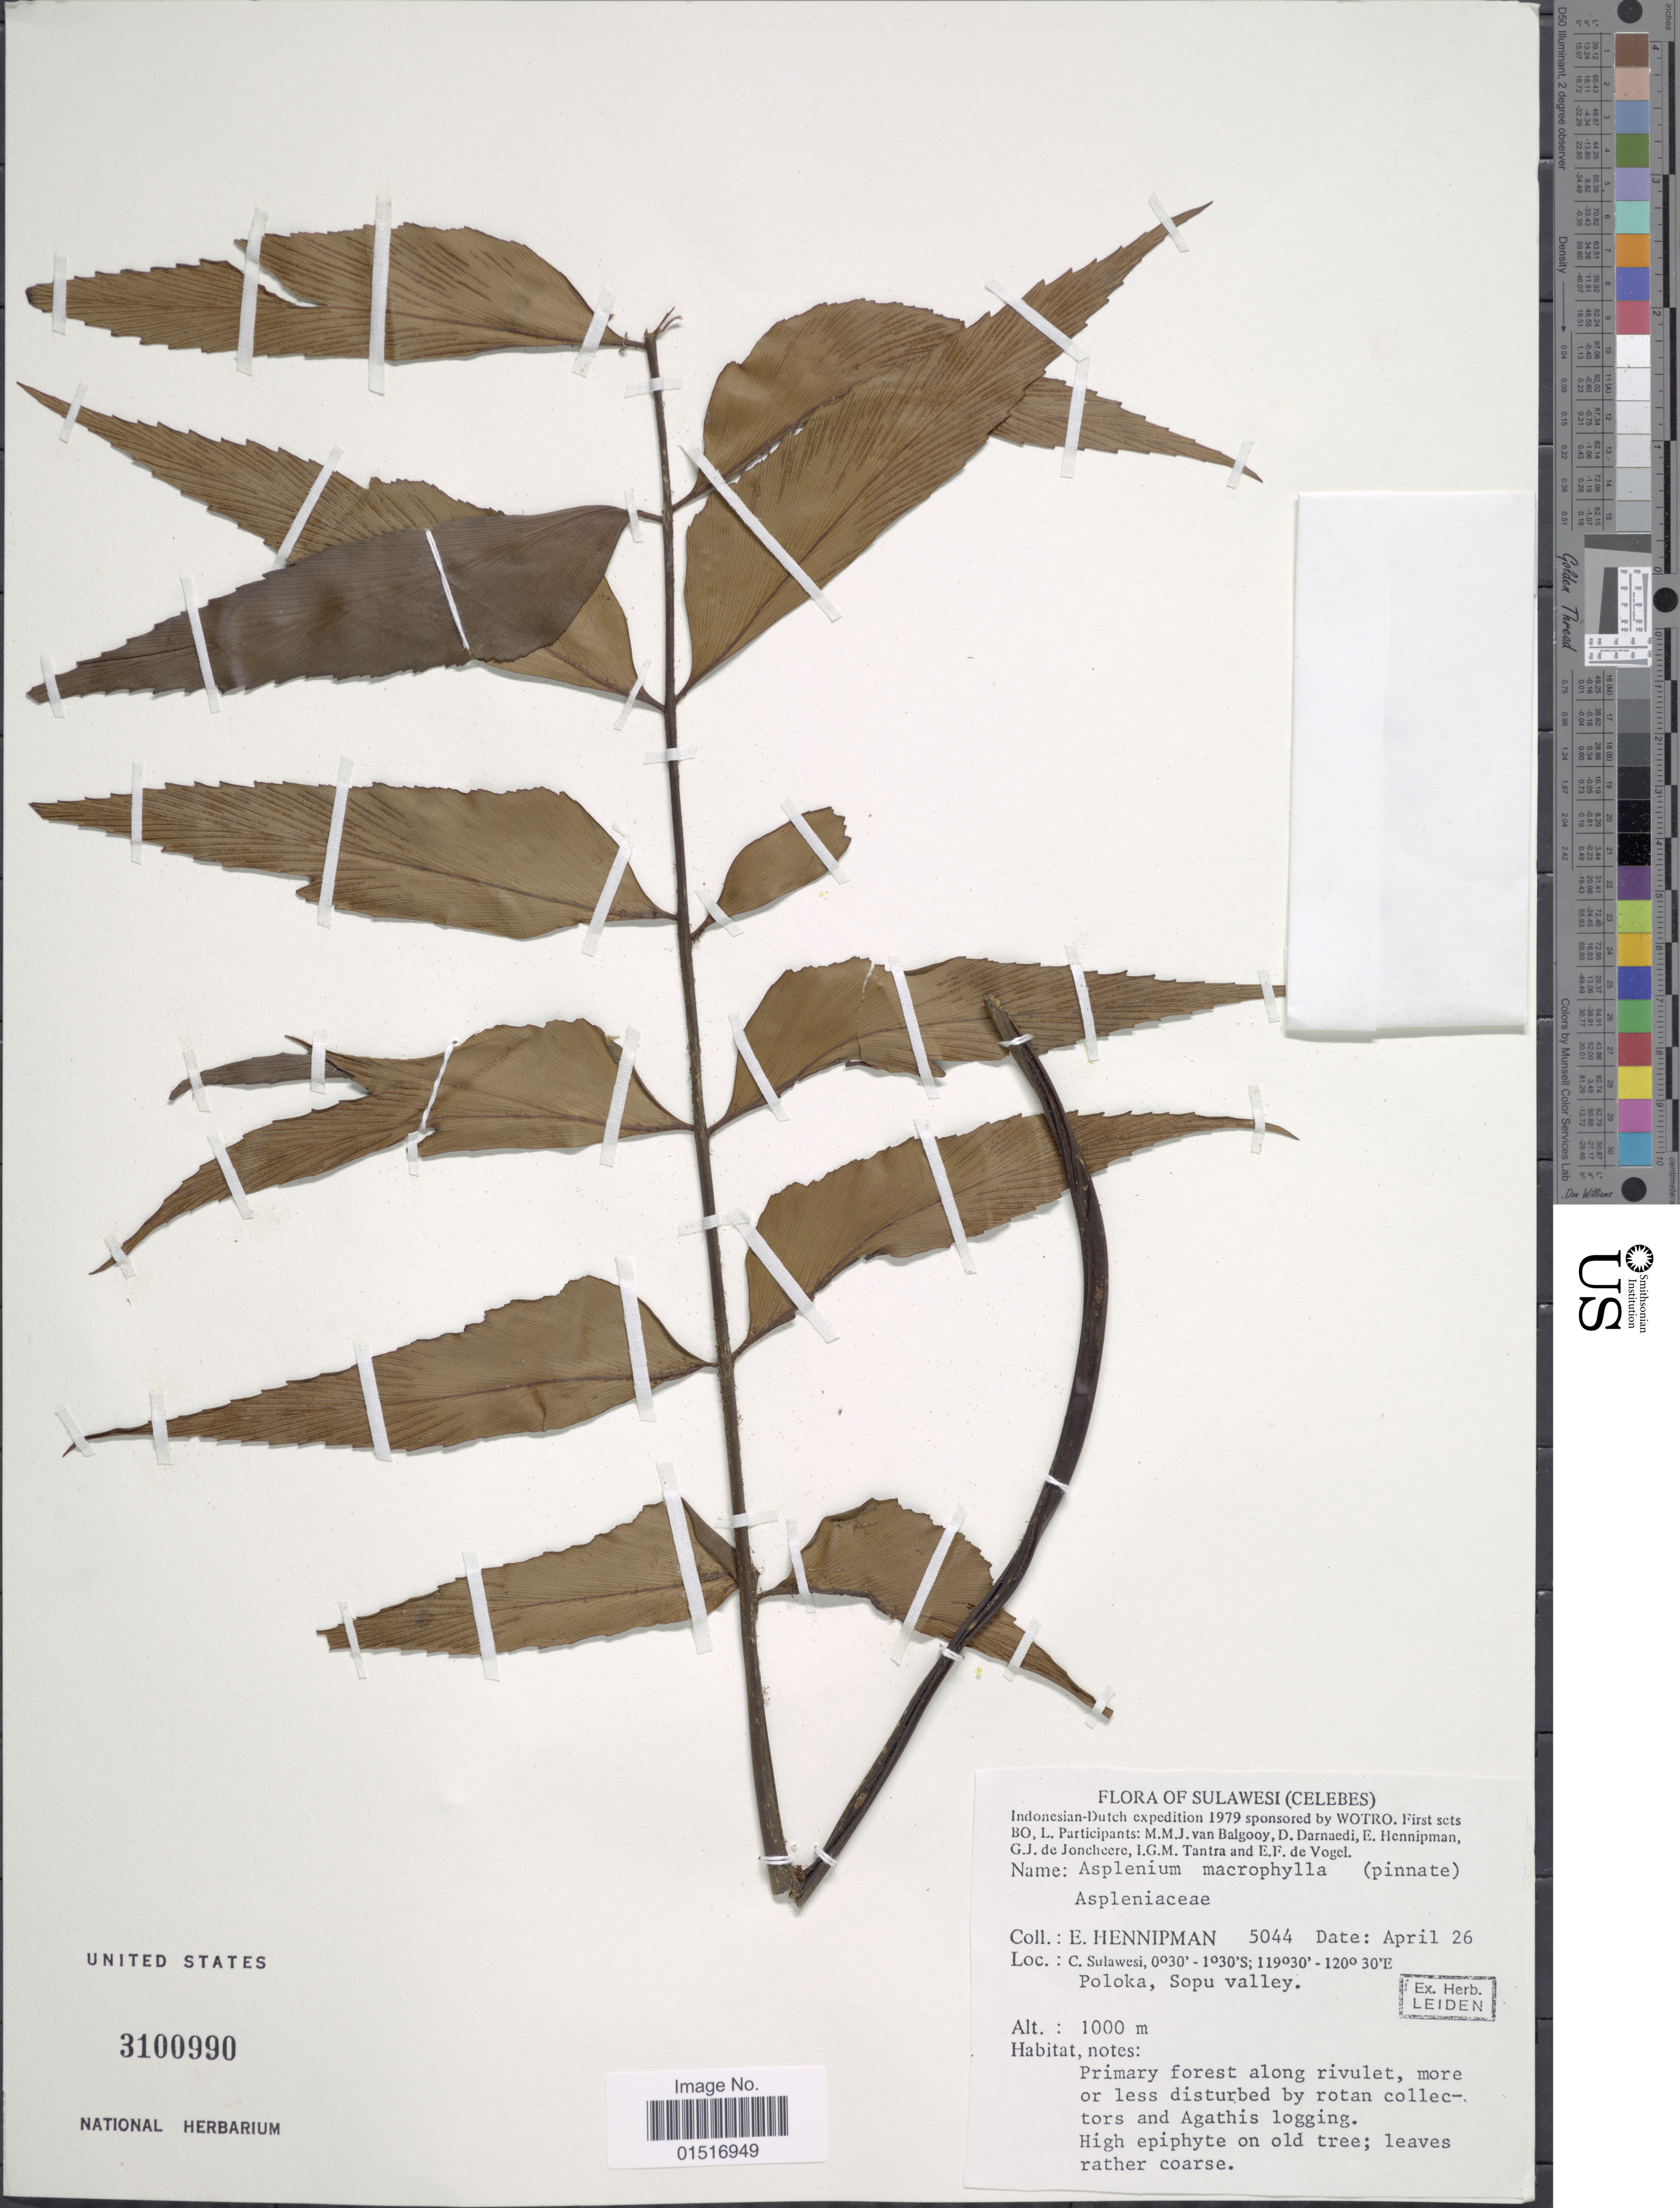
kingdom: Plantae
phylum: Tracheophyta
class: Polypodiopsida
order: Polypodiales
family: Aspleniaceae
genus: Asplenium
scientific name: Asplenium polyodon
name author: G. Forst.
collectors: E. Hennipman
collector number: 5044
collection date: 1979-04-26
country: Indonesia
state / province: Sulawesi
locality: Sulawesi (Celebes). C. Sulawesi. Poloka, Sopu valley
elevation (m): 1000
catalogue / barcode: US 3100990